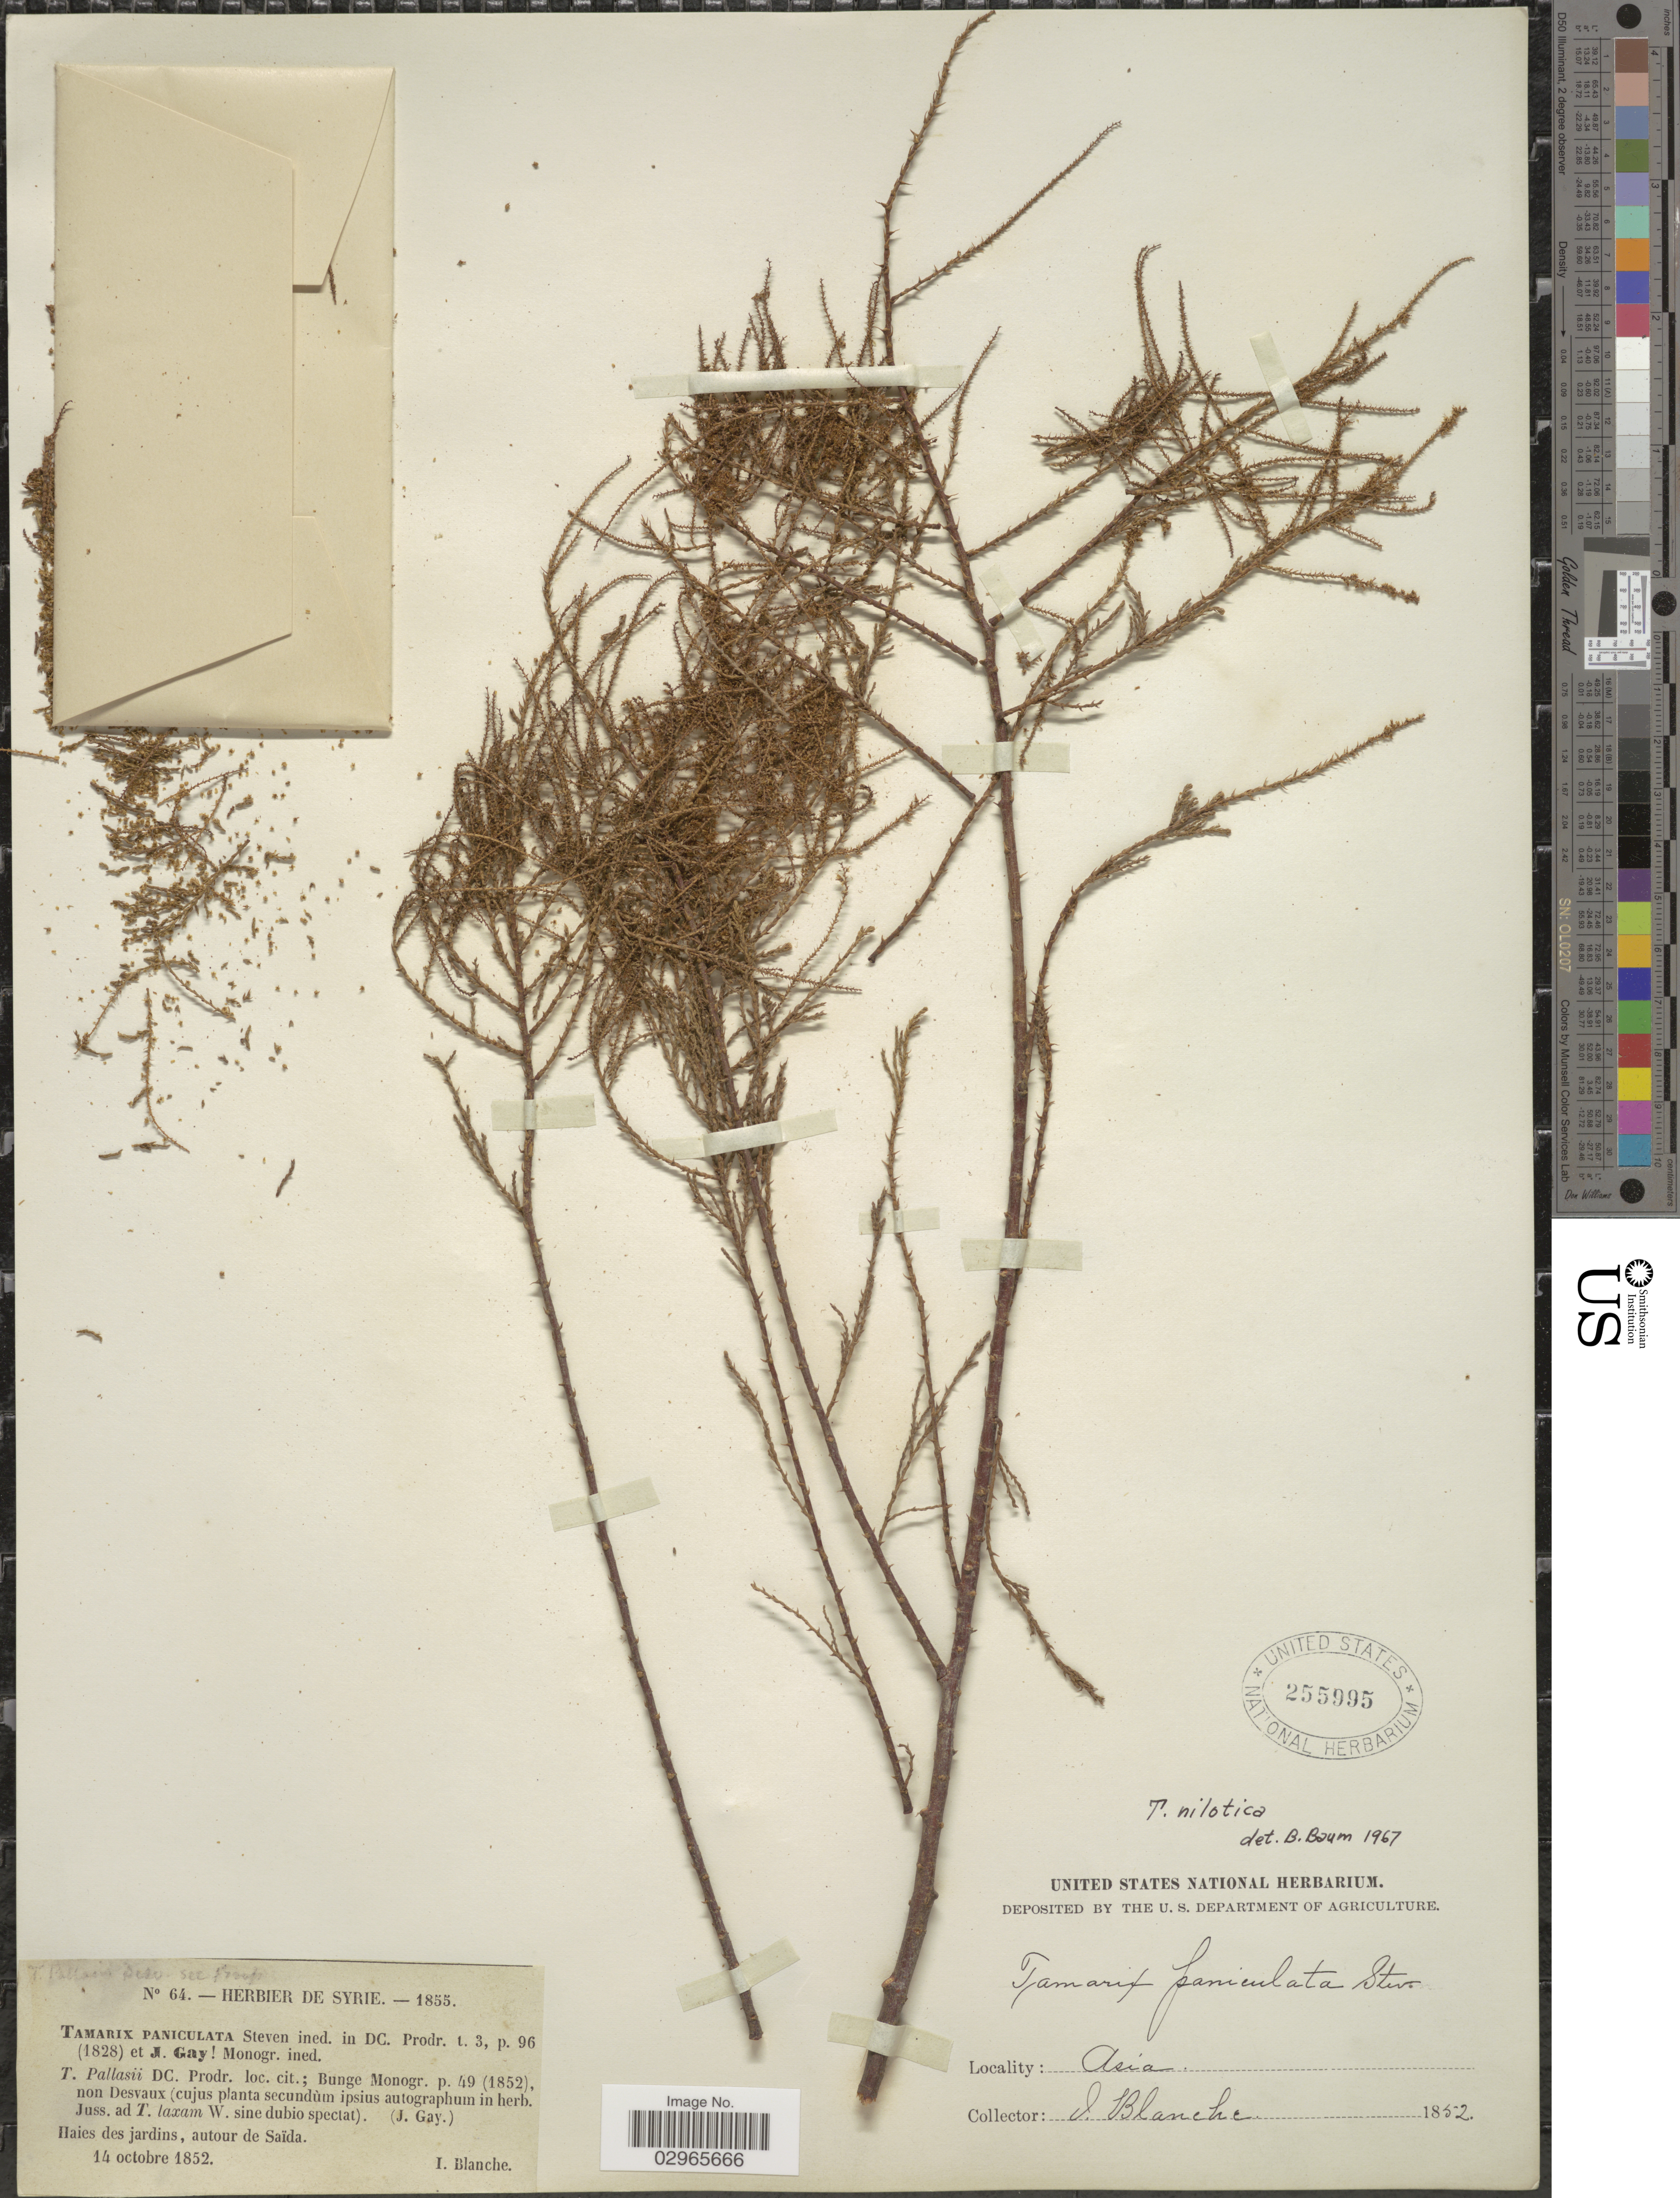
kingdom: Plantae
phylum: Tracheophyta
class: Magnoliopsida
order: Caryophyllales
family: Tamaricaceae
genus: Tamarix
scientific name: Tamarix nilotica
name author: (Ehrenb.) Bunge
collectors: I. Blanche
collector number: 64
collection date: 1852-10-14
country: Syria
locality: Haies des jardins, autour de Saïda.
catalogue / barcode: US 255995